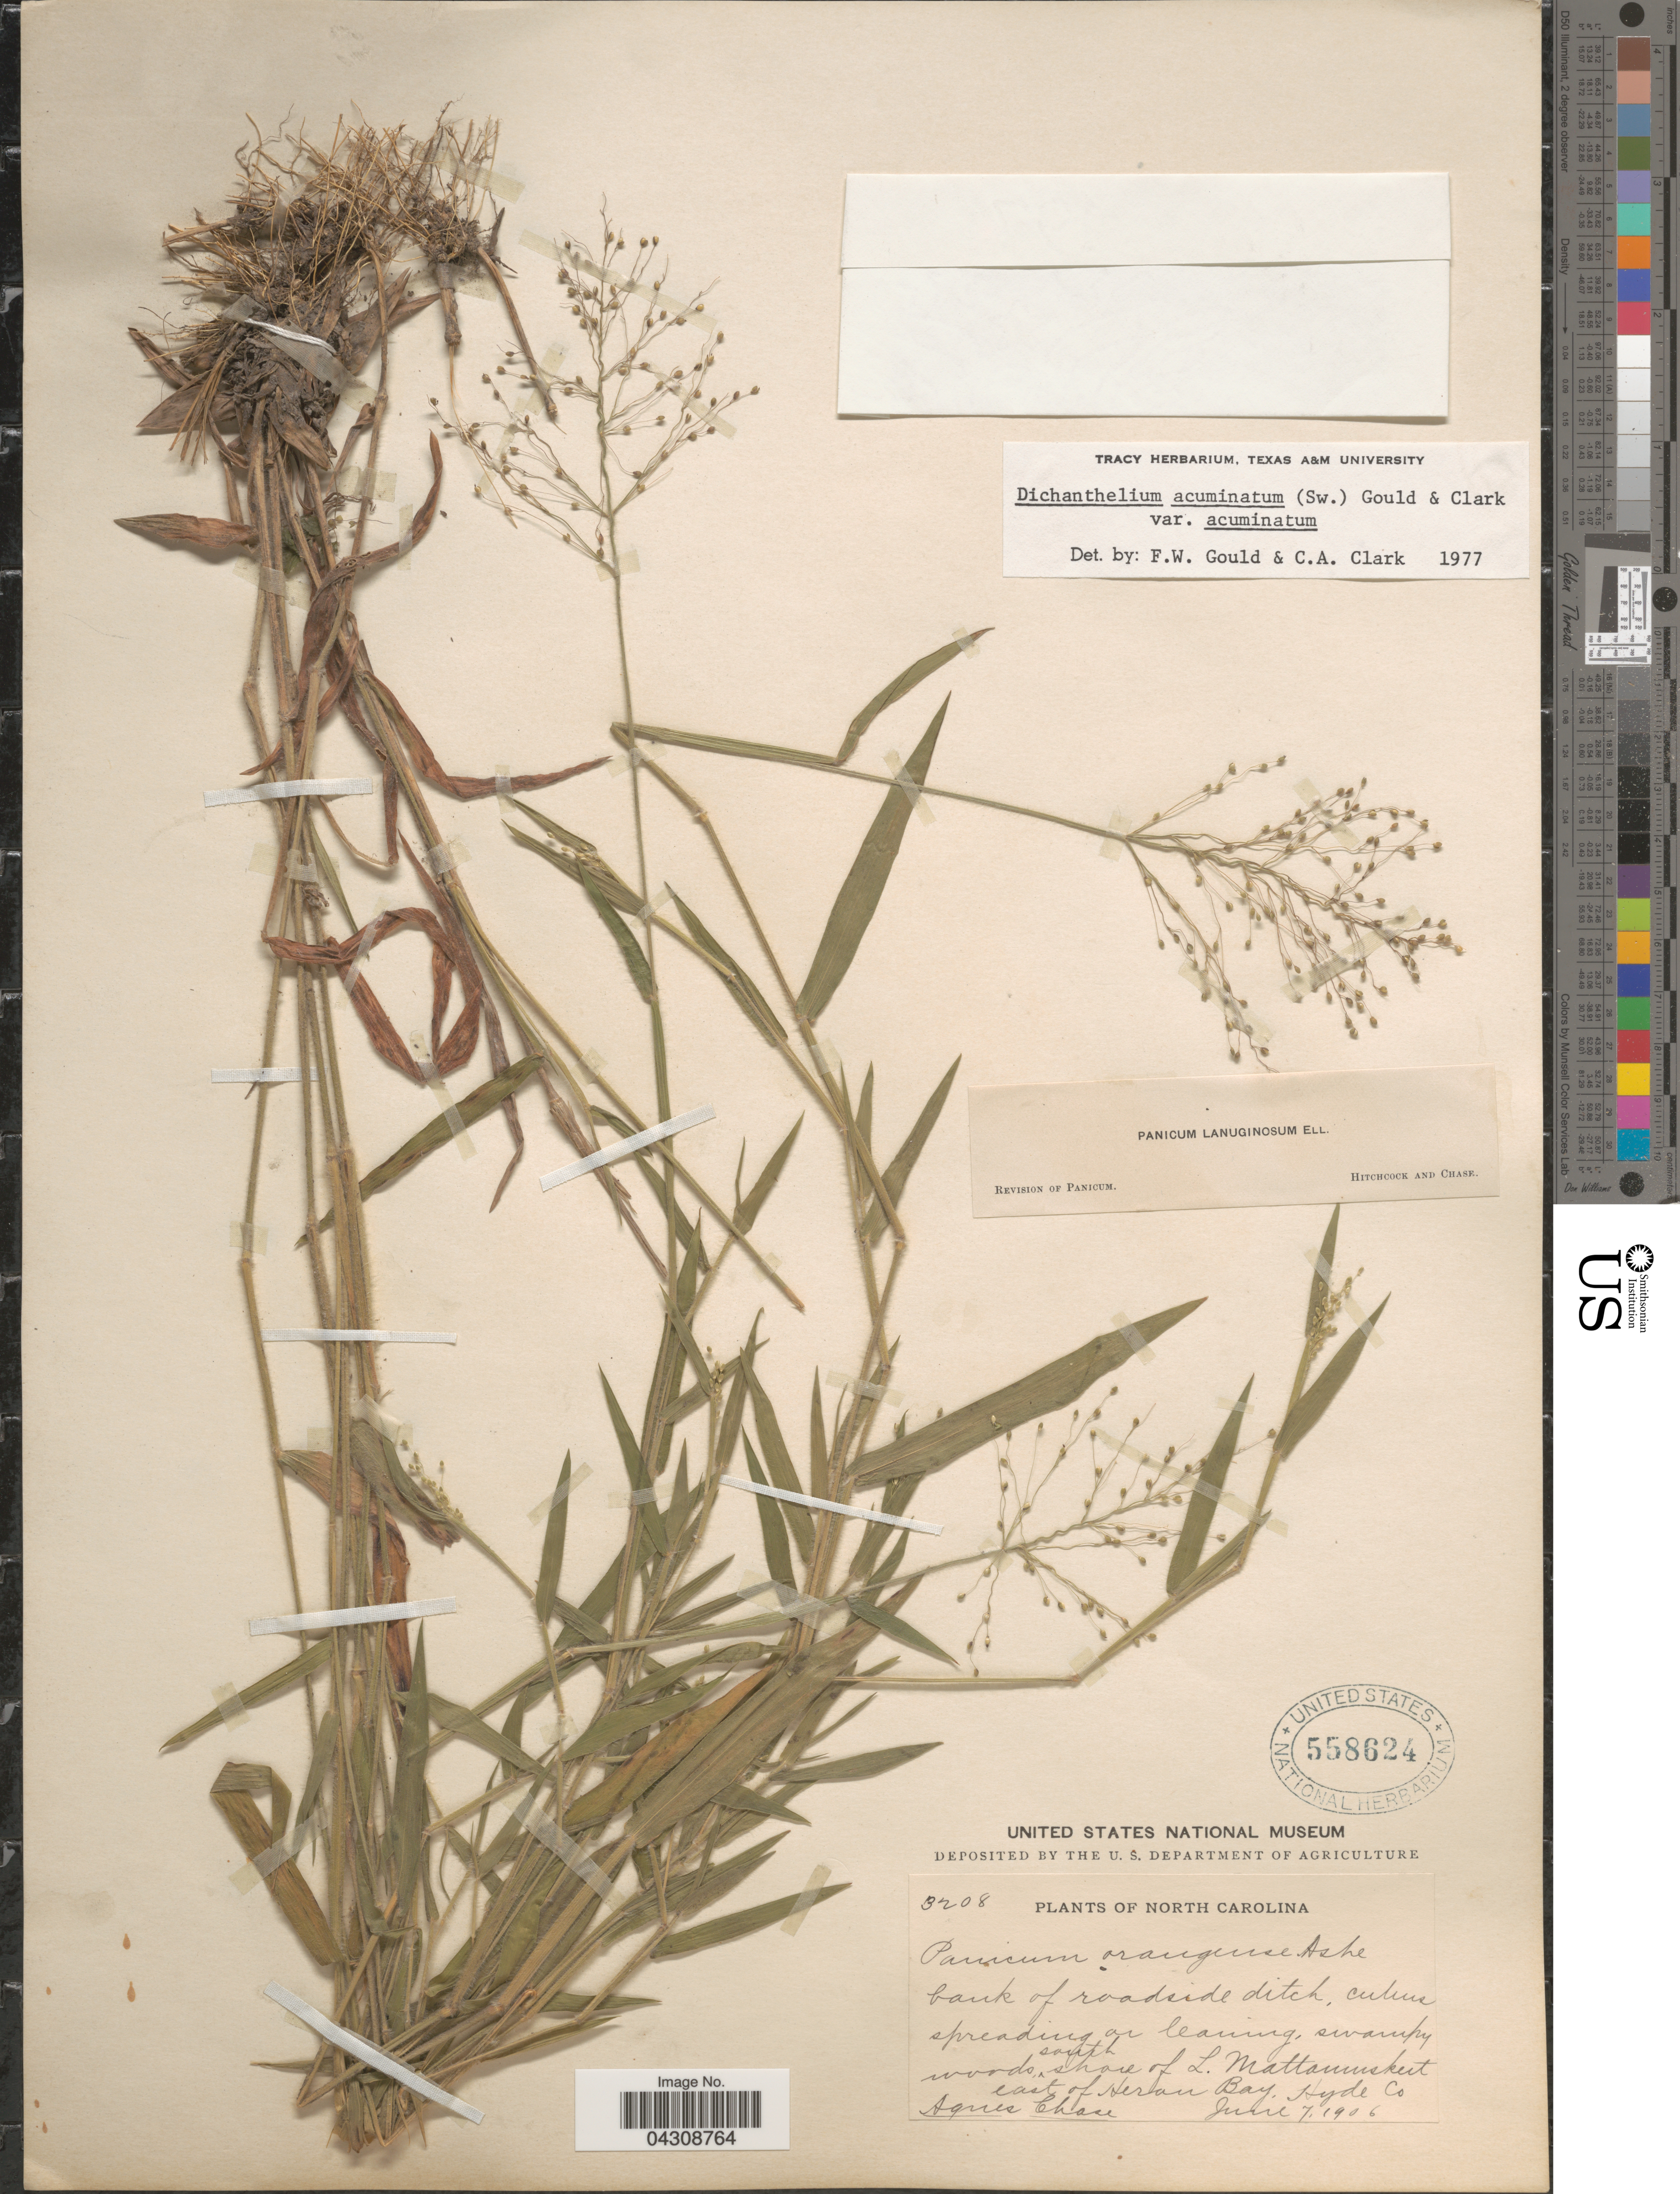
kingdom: Plantae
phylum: Tracheophyta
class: Liliopsida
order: Poales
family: Poaceae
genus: Dichanthelium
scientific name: Dichanthelium acuminatum var. acuminatum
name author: (Sw.) Gould & C.A. Clark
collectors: A. Chase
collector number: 3208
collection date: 1906-06-07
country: United States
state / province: North Carolina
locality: Bank of roadside ditch. South shore of L. Mattamuskeet east of Heran Bay. Hyde Co.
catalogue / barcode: US 558624